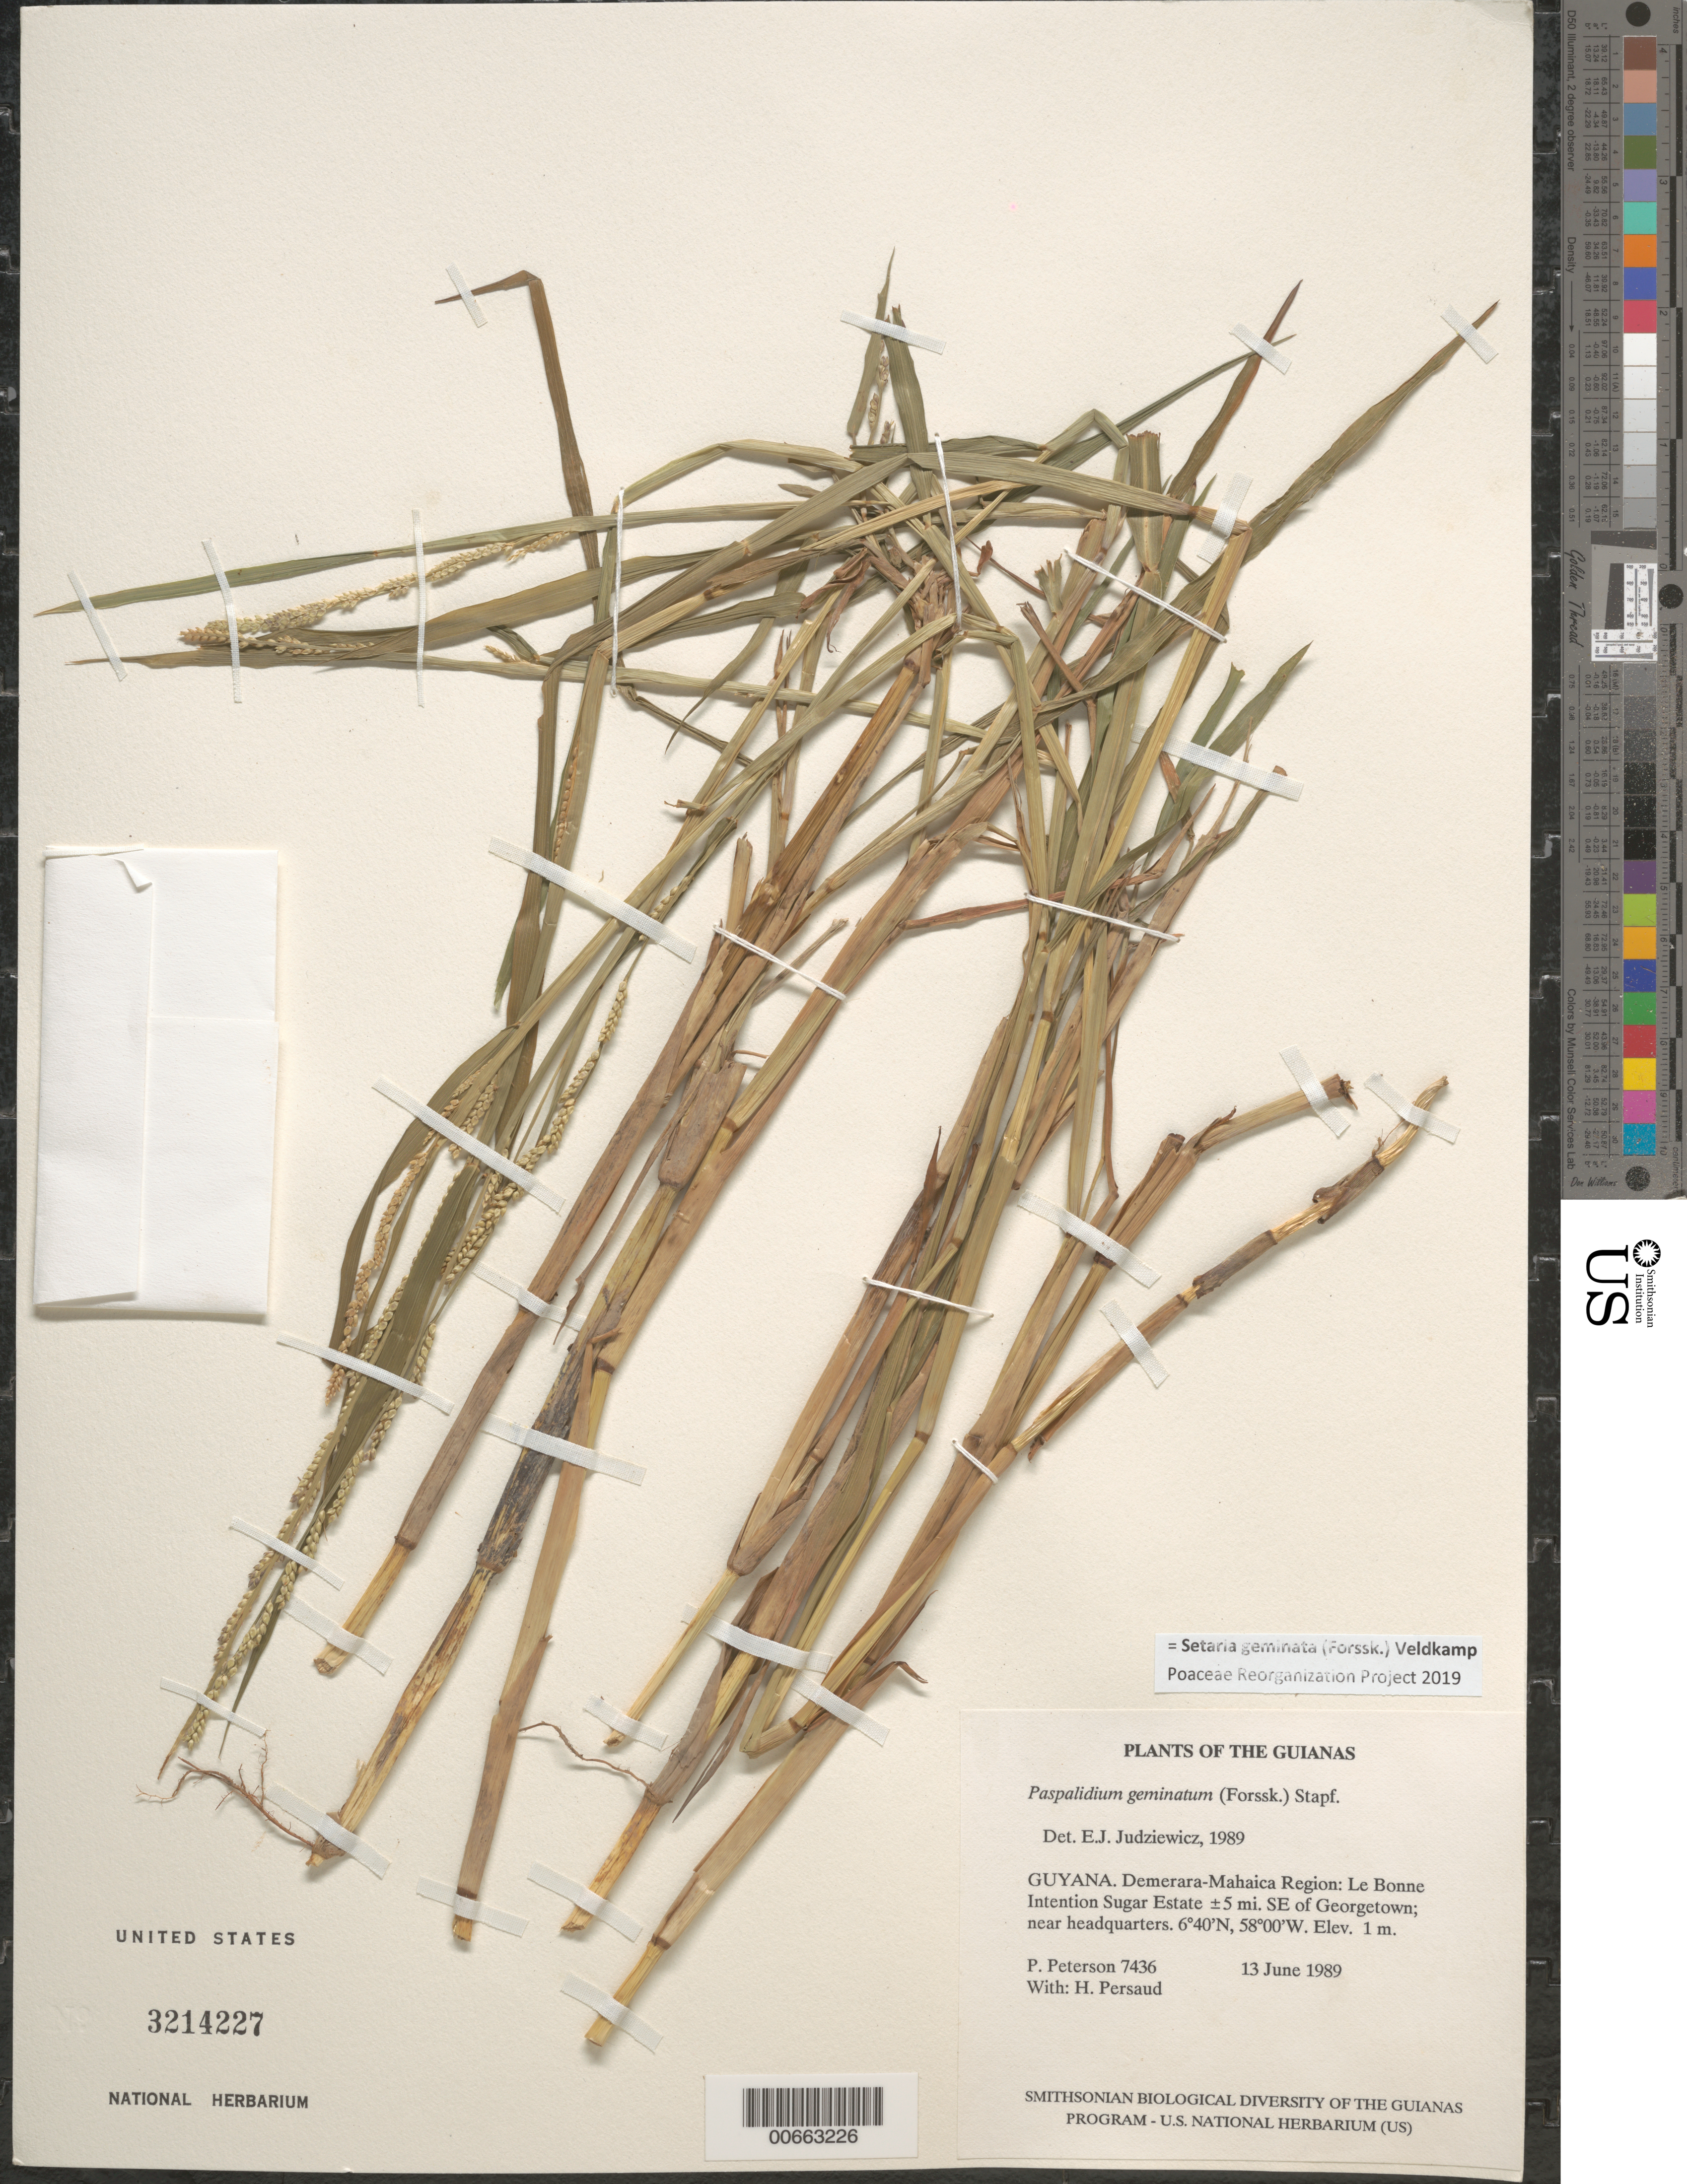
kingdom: Plantae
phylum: Tracheophyta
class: Liliopsida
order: Poales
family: Poaceae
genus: Setaria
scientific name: Setaria geminata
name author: (Forssk.) Veldkamp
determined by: Poaceae Reorganization Project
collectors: P. M. Peterson & H. Persaud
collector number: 7436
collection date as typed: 13 June 1989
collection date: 1989-06-13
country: Guyana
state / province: Demerara-Mahaica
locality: Le Bonne Intention Sugar Estate ±5 mi. SE of Georgetown; near headquarters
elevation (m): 1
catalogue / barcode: US 3214227